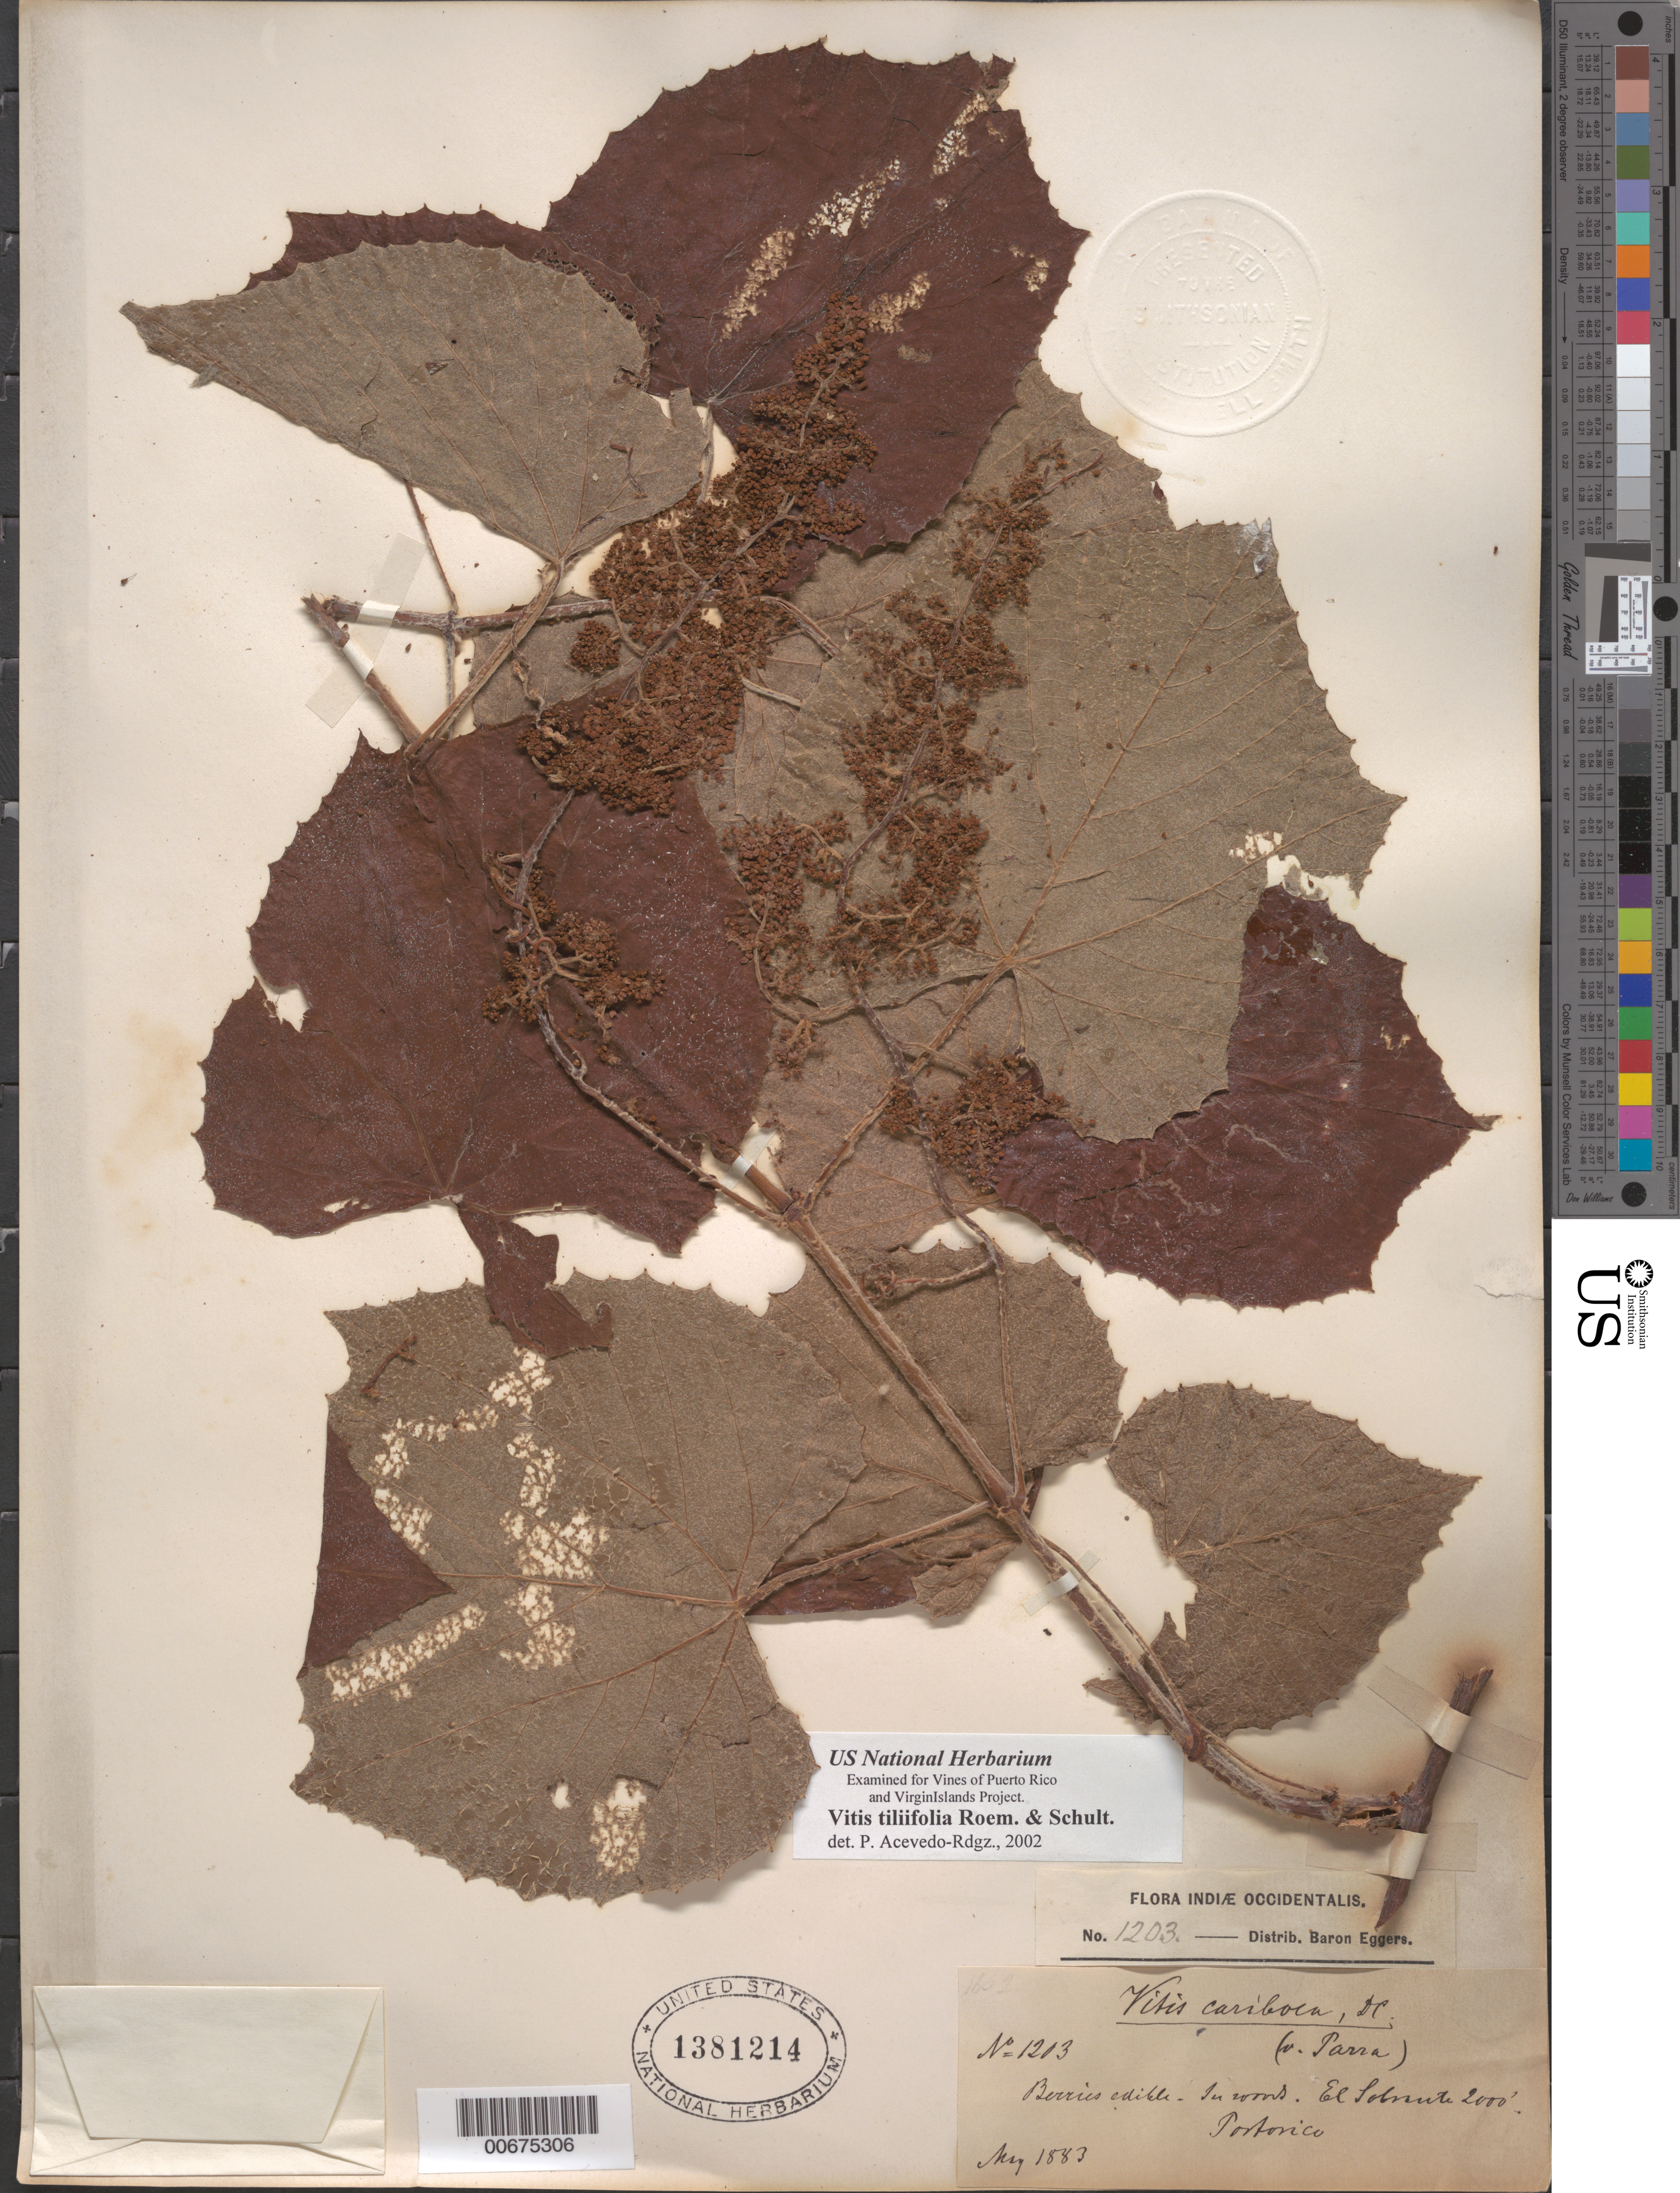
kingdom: Plantae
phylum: Tracheophyta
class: Magnoliopsida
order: Vitales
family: Vitaceae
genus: Vitis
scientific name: Vitis tiliifolia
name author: Humb. & Bonpl. ex Schult.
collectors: B. Eggers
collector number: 1203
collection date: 1883-05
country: Puerto Rico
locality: Indiæ Occidentalis. El Sobrante [interpreted]. Portorico.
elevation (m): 610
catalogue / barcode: US 1381214